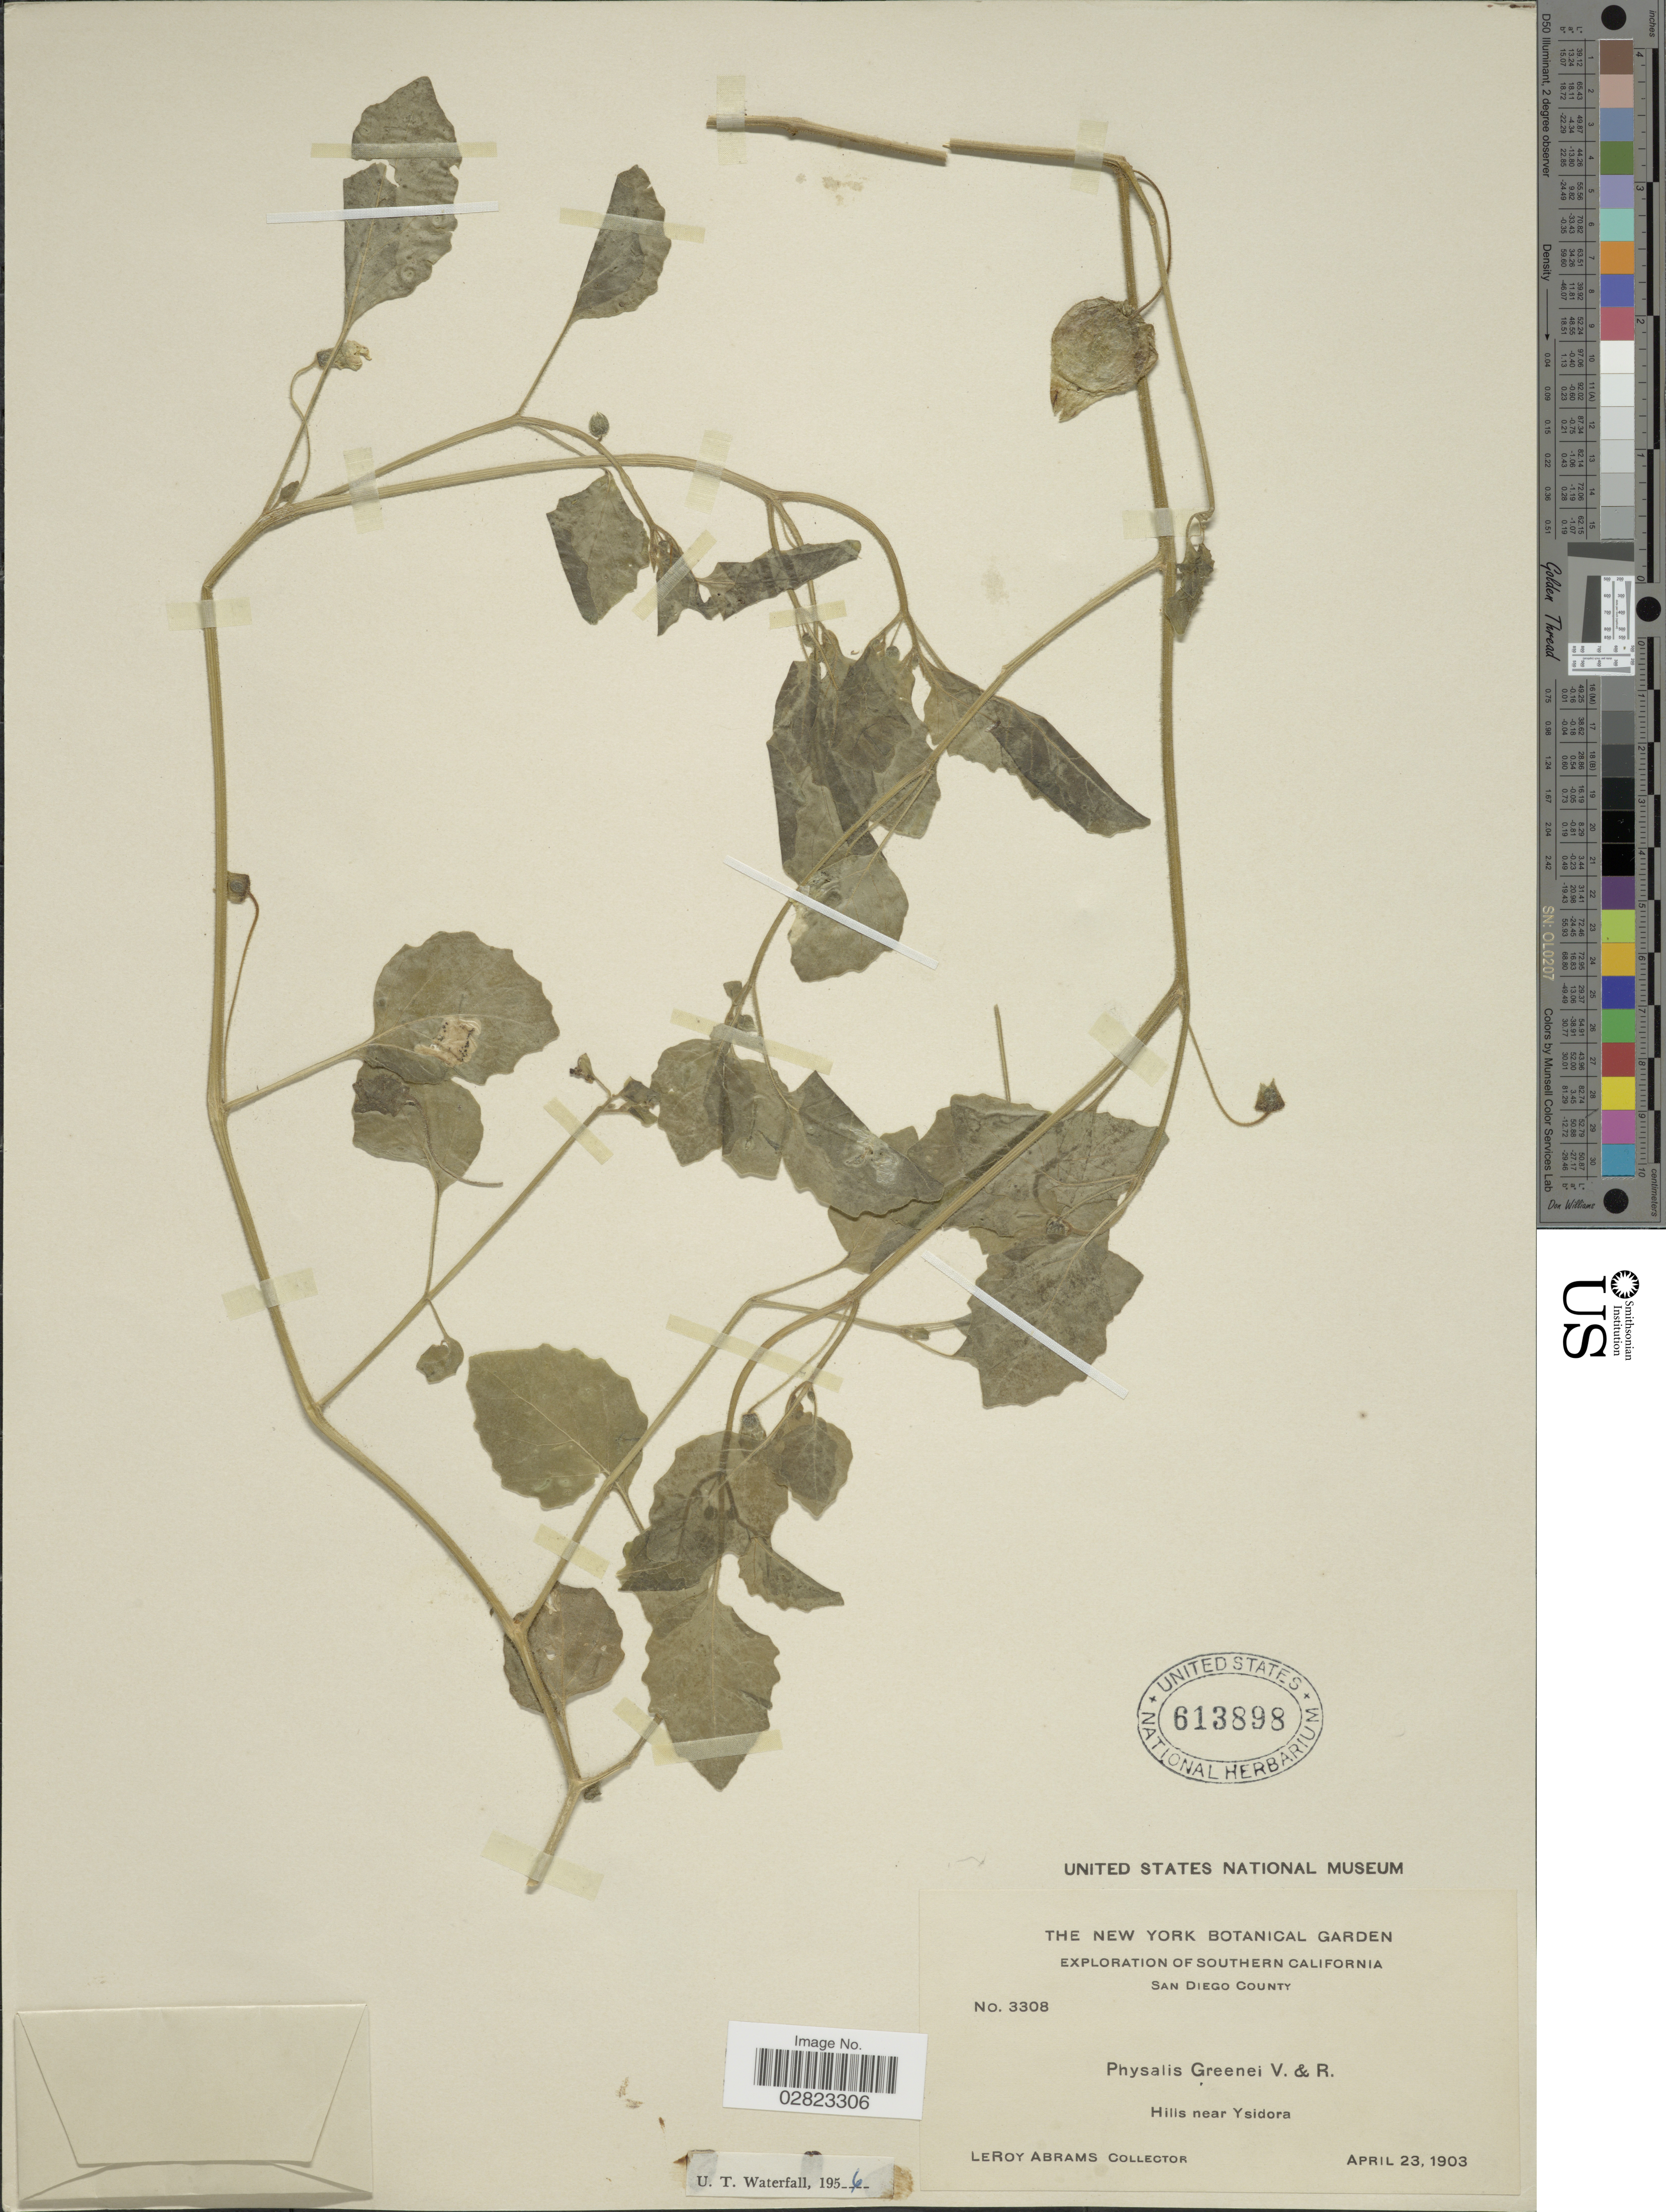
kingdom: Plantae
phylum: Tracheophyta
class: Magnoliopsida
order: Solanales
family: Solanaceae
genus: Physalis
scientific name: Physalis greenei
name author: Vasey & Rose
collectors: L. Abrams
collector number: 3308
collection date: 1903-04-23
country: United States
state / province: California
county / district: San Diego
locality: Southern California. San Diego County. Hills near Ysidora.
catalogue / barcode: US 613898